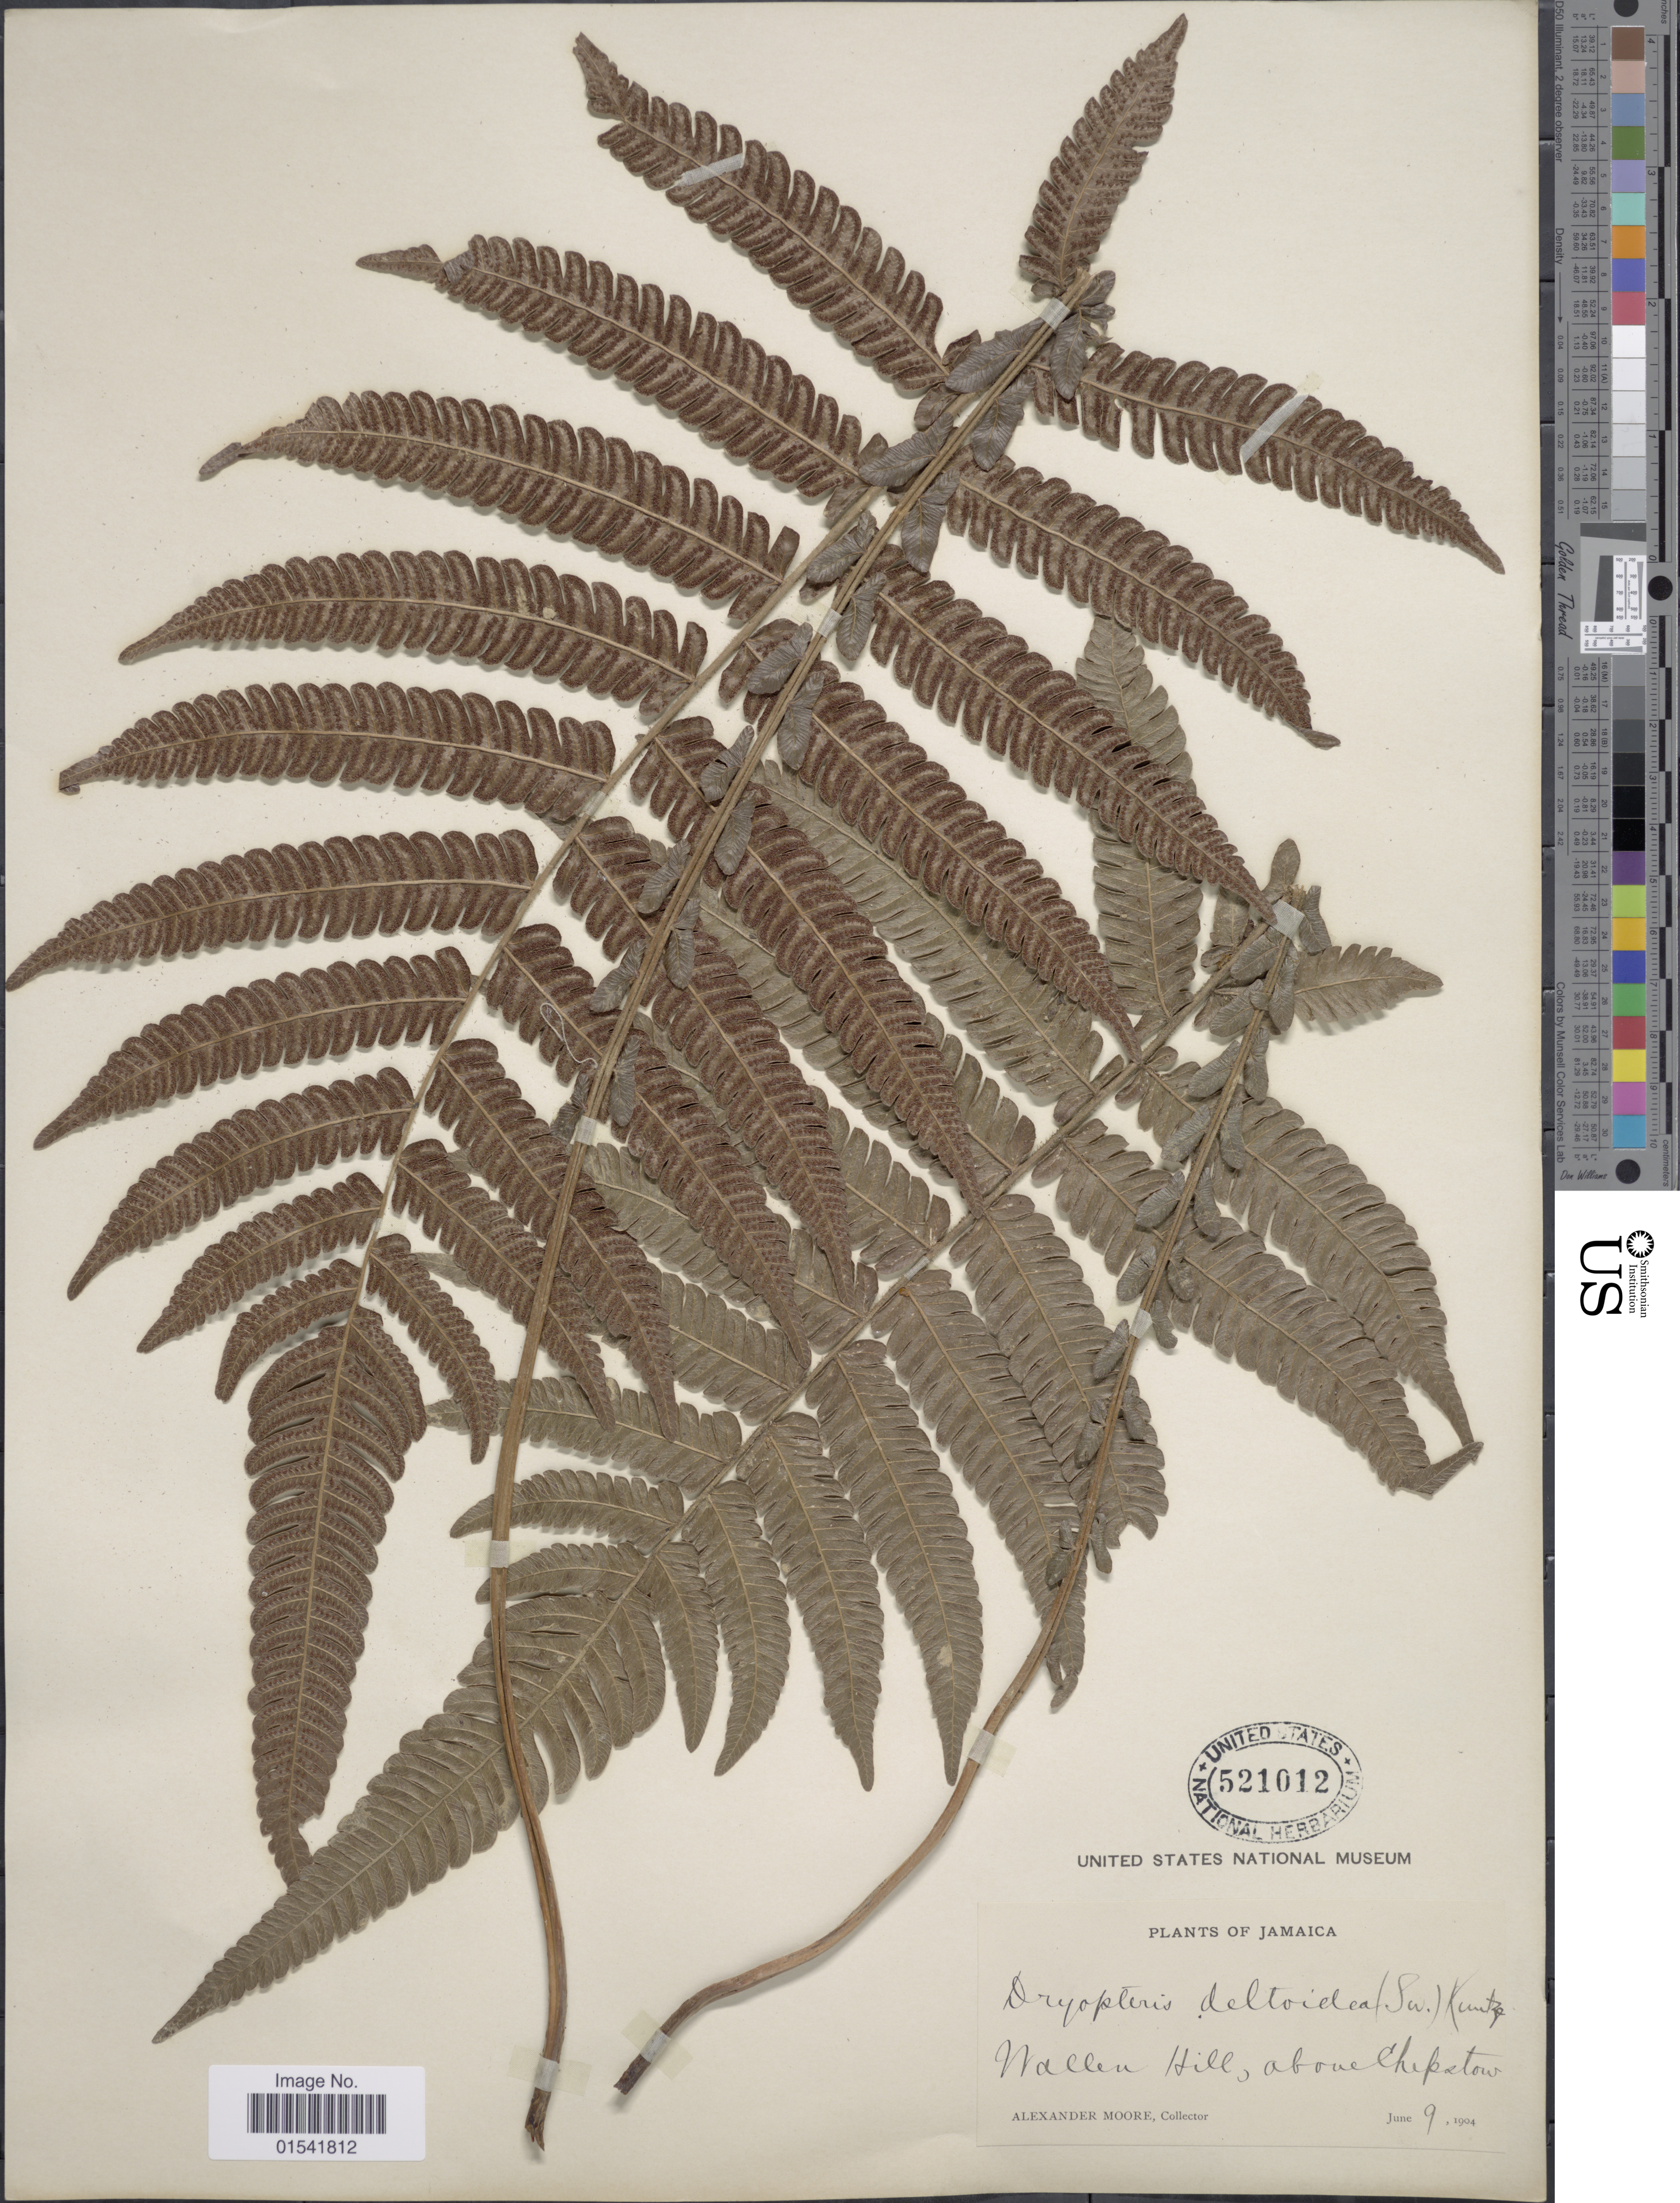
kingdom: Plantae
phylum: Tracheophyta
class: Polypodiopsida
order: Polypodiales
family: Thelypteridaceae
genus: Steiropteris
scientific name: Steiropteris deltoidea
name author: (Sw.) Pic. Serm.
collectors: A. Moore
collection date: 1904-06-09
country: Jamaica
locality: Wallen Hill, above Chepstow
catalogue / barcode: US 521012